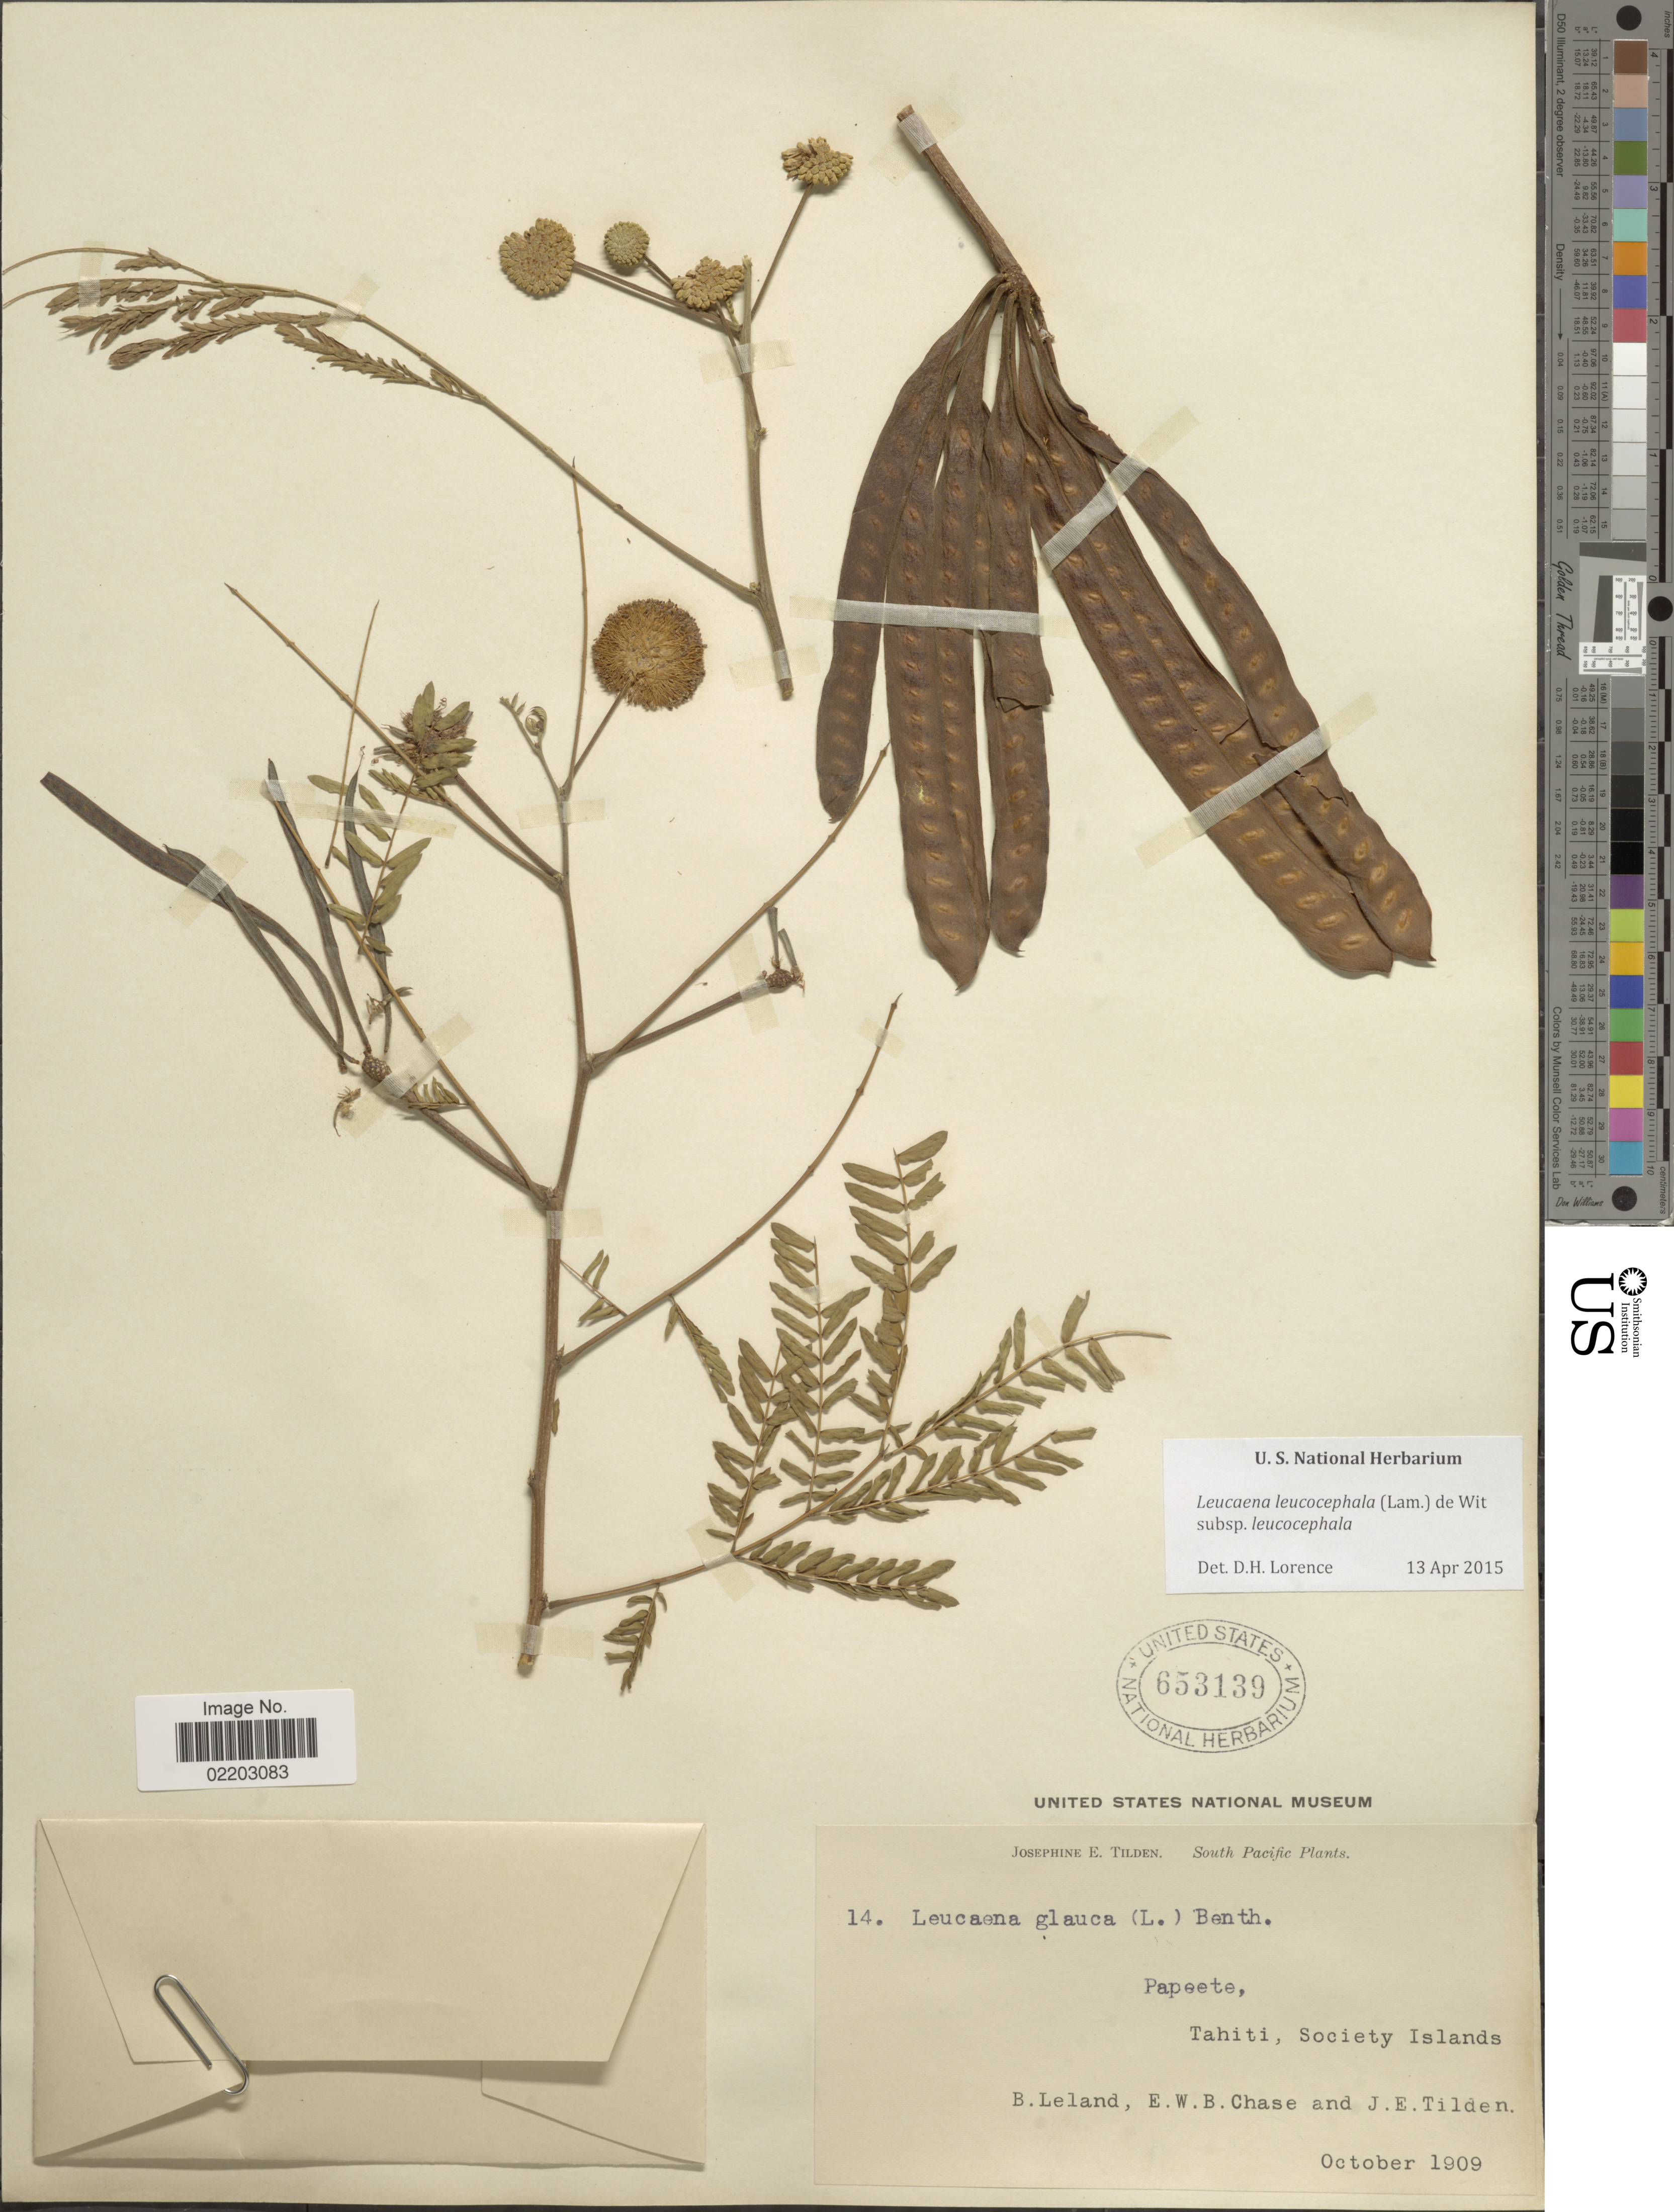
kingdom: Plantae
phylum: Tracheophyta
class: Magnoliopsida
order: Fabales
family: Fabaceae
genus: Leucaena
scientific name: Leucaena leucocephala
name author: (Lam.) de Wit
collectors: B. Leland, E. W. Chase & J. E. Tilden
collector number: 14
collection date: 1909-10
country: French Polynesia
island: Tahiti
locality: Tahiti, Society Islands. South Pacific Islands. Papeete [unsure placement].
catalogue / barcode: US 653139